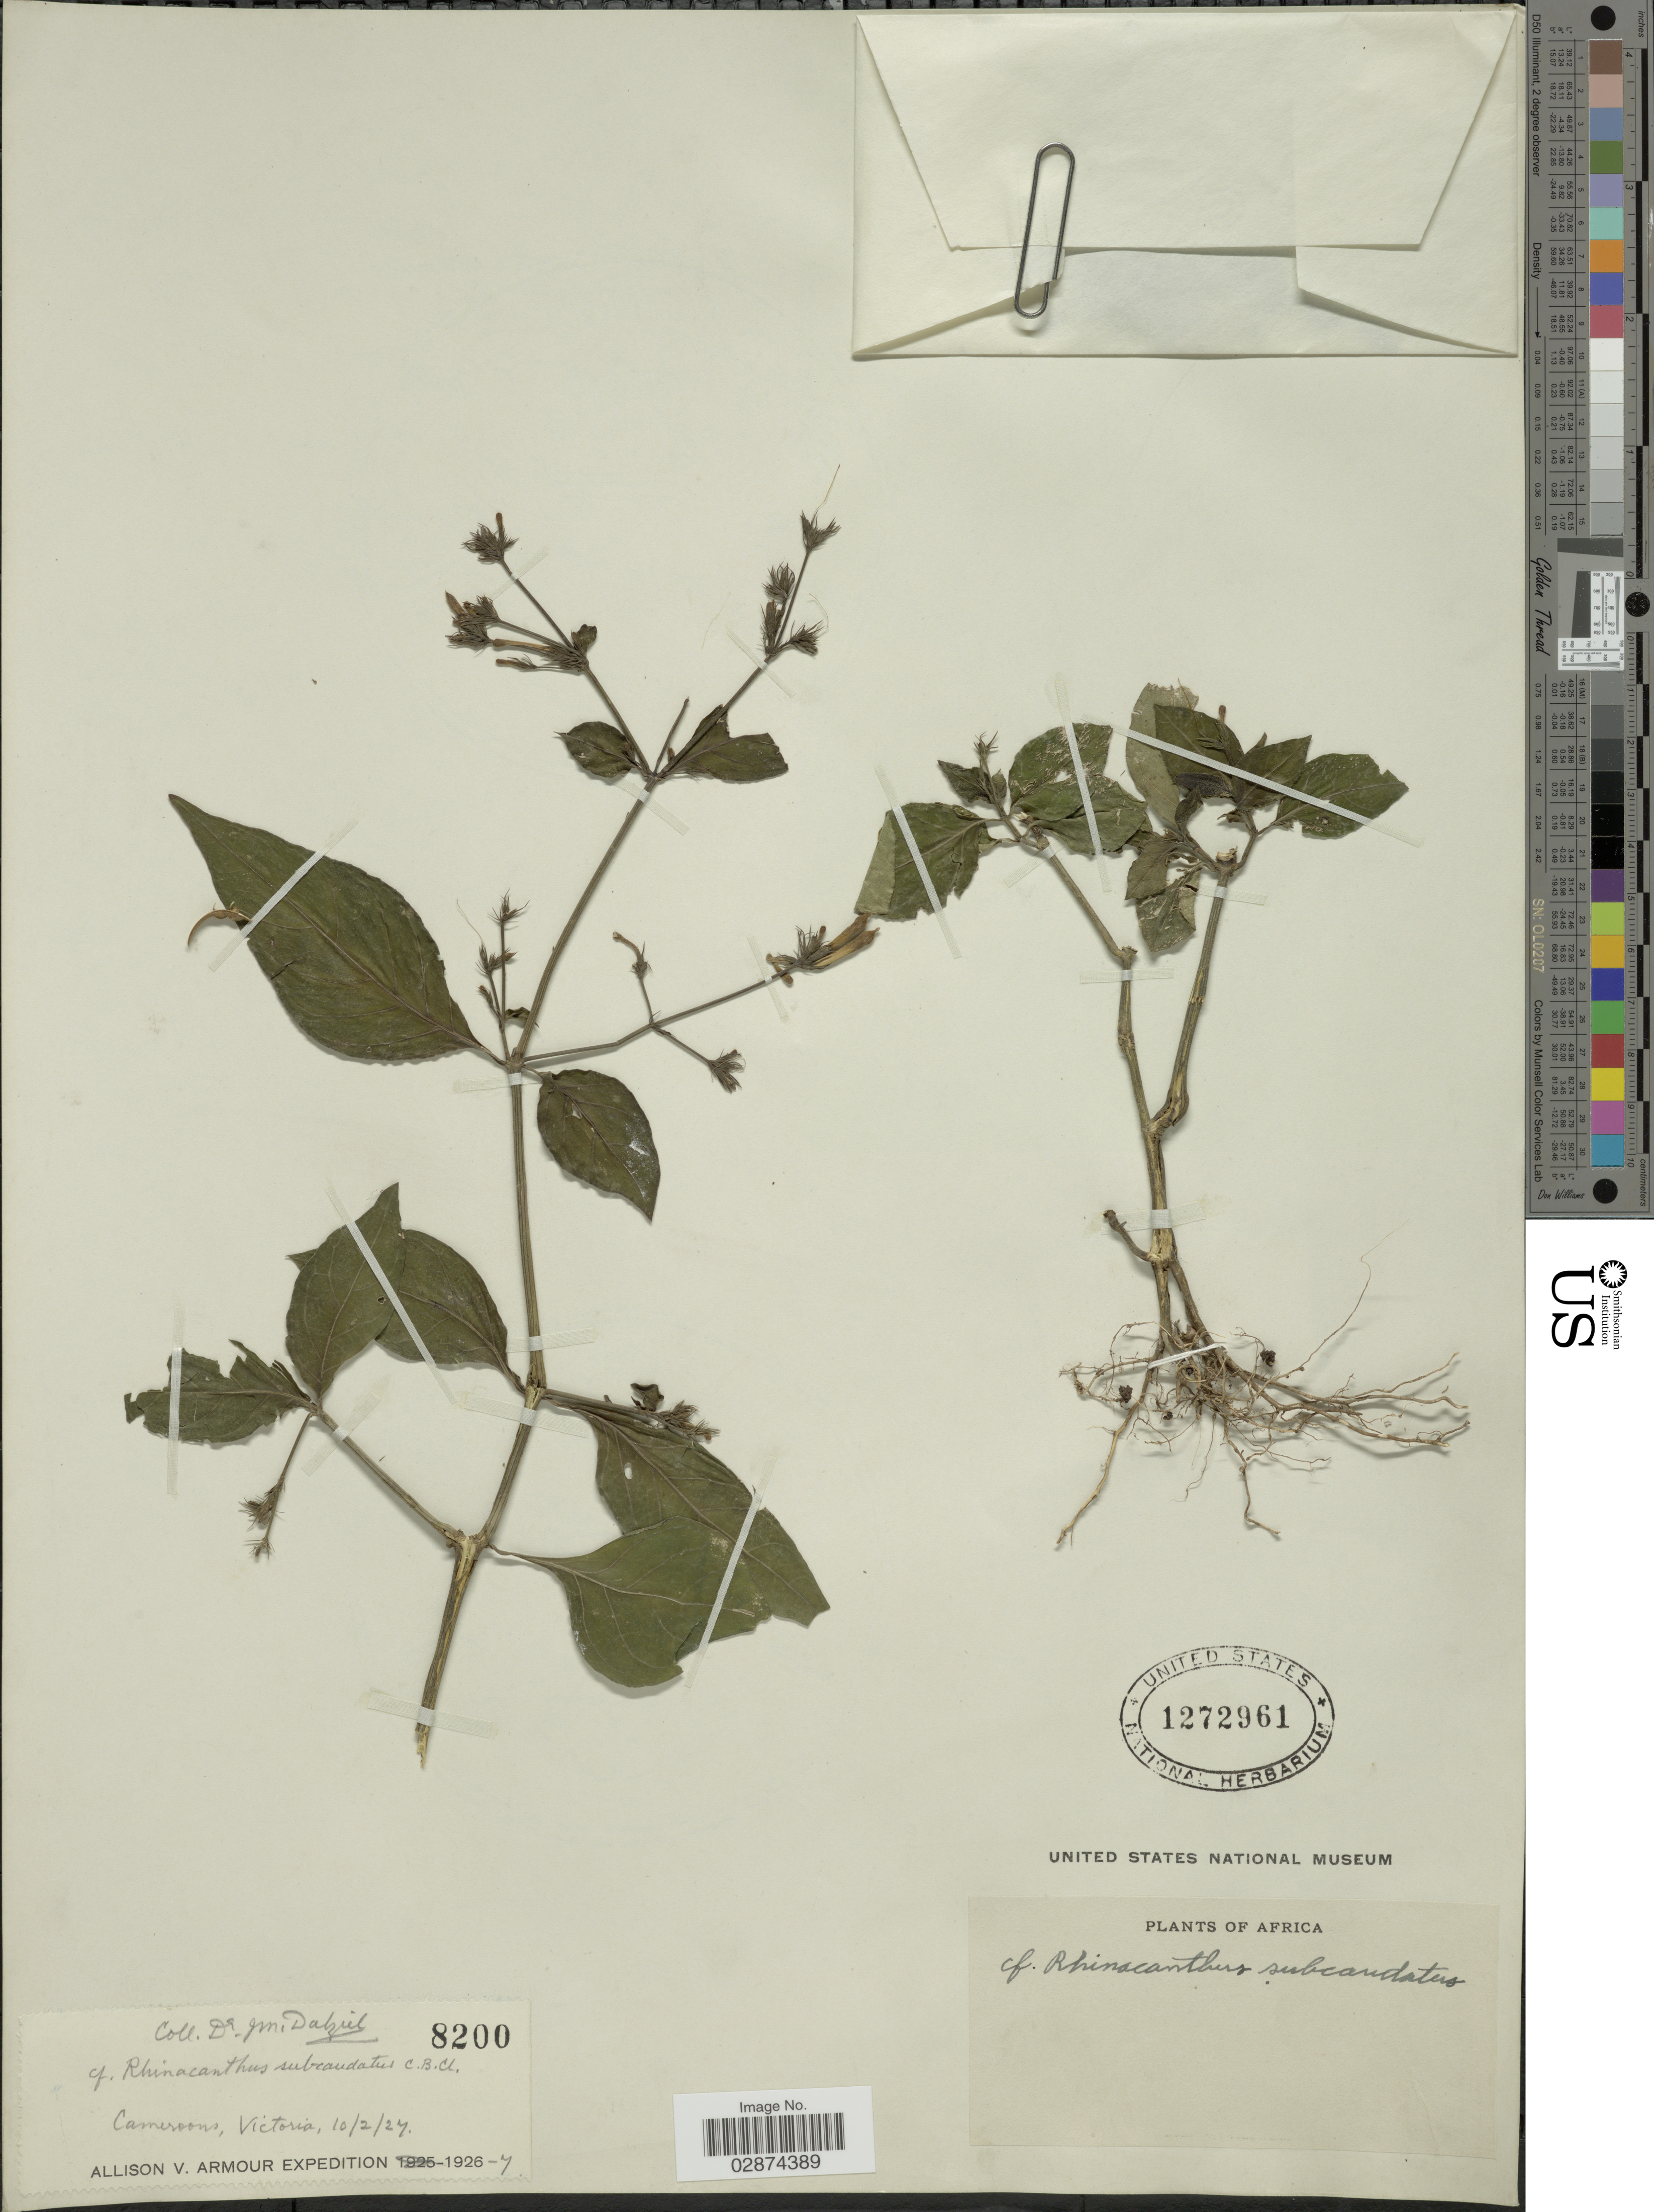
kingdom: Plantae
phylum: Tracheophyta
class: Magnoliopsida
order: Lamiales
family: Acanthaceae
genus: Rhinacanthus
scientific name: Rhinacanthus subcaudatus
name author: C.B. Clarke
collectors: J. Dalziel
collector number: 8200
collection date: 1927-02-10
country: Cameroon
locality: Cameroons. Victoria.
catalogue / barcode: US 1272961